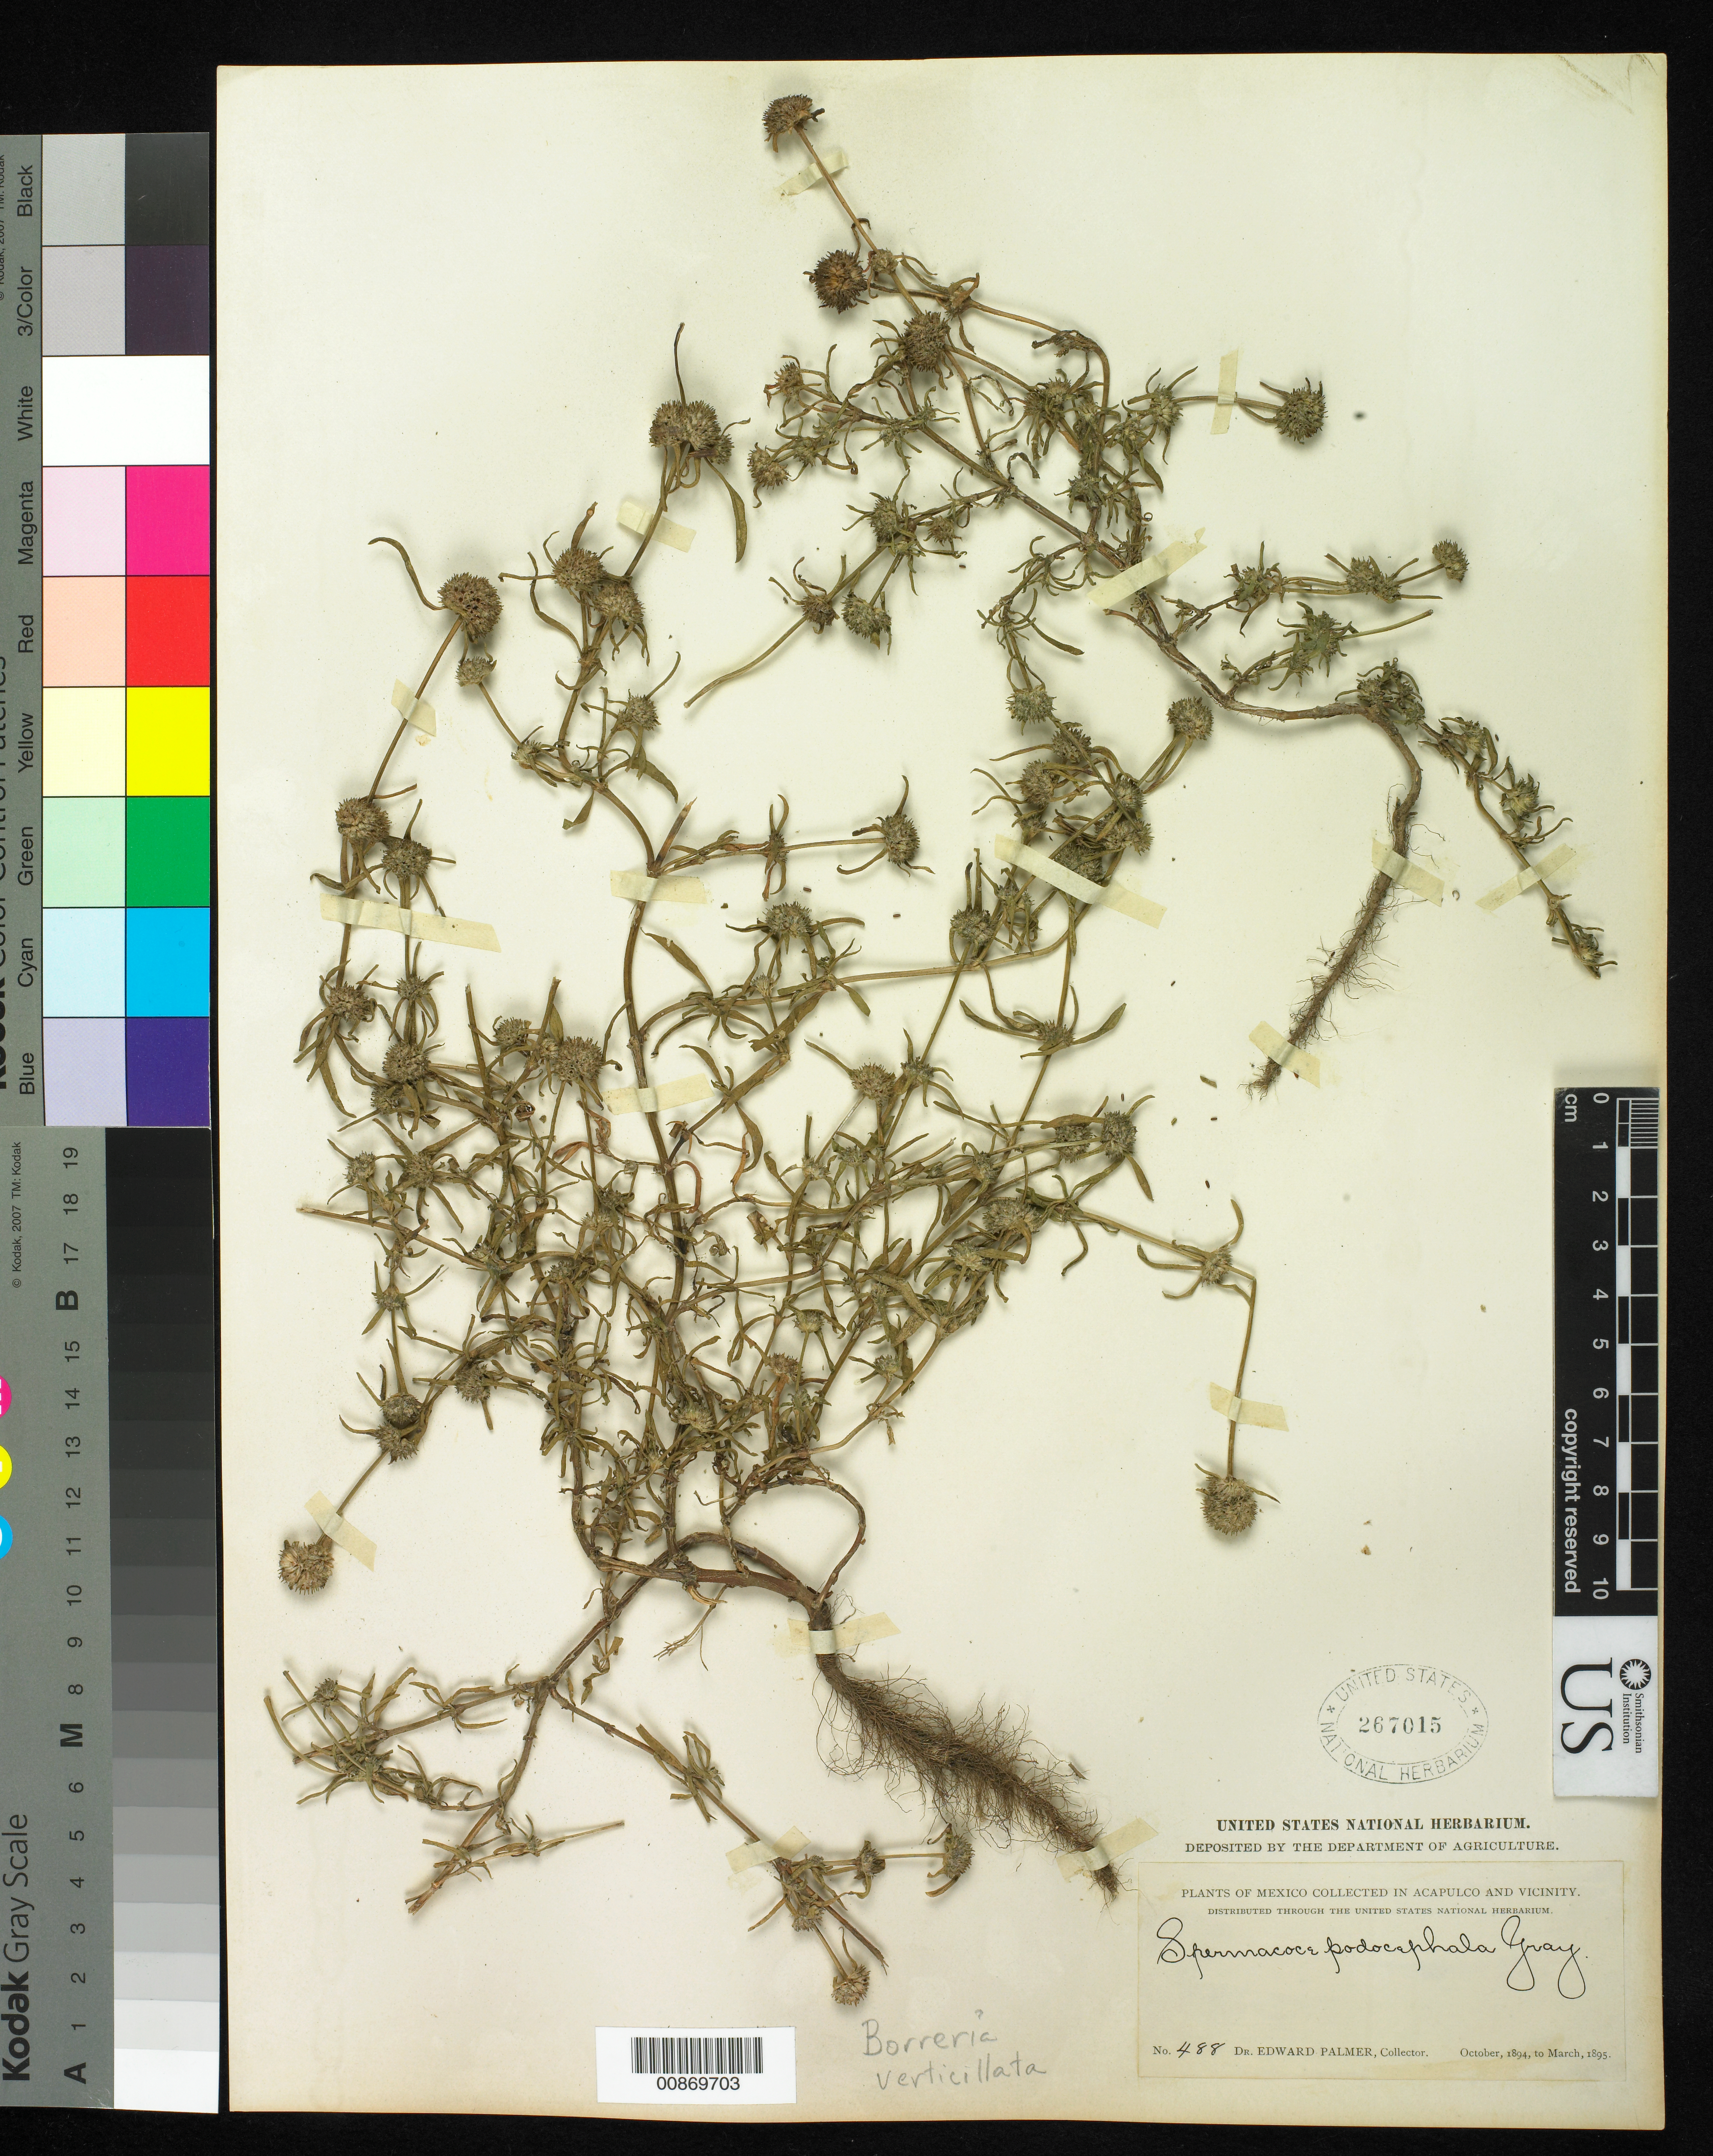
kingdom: Plantae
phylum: Tracheophyta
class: Magnoliopsida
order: Gentianales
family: Rubiaceae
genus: Borreria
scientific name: Borreria verticillata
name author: (L.) G. Mey.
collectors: E. Palmer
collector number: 488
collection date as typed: Oct 1894 to -- Mar 1895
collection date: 1894-10/1895-03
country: Mexico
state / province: Guerrero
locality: Acapulco, Guerrero and vicinity.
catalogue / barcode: US 267015